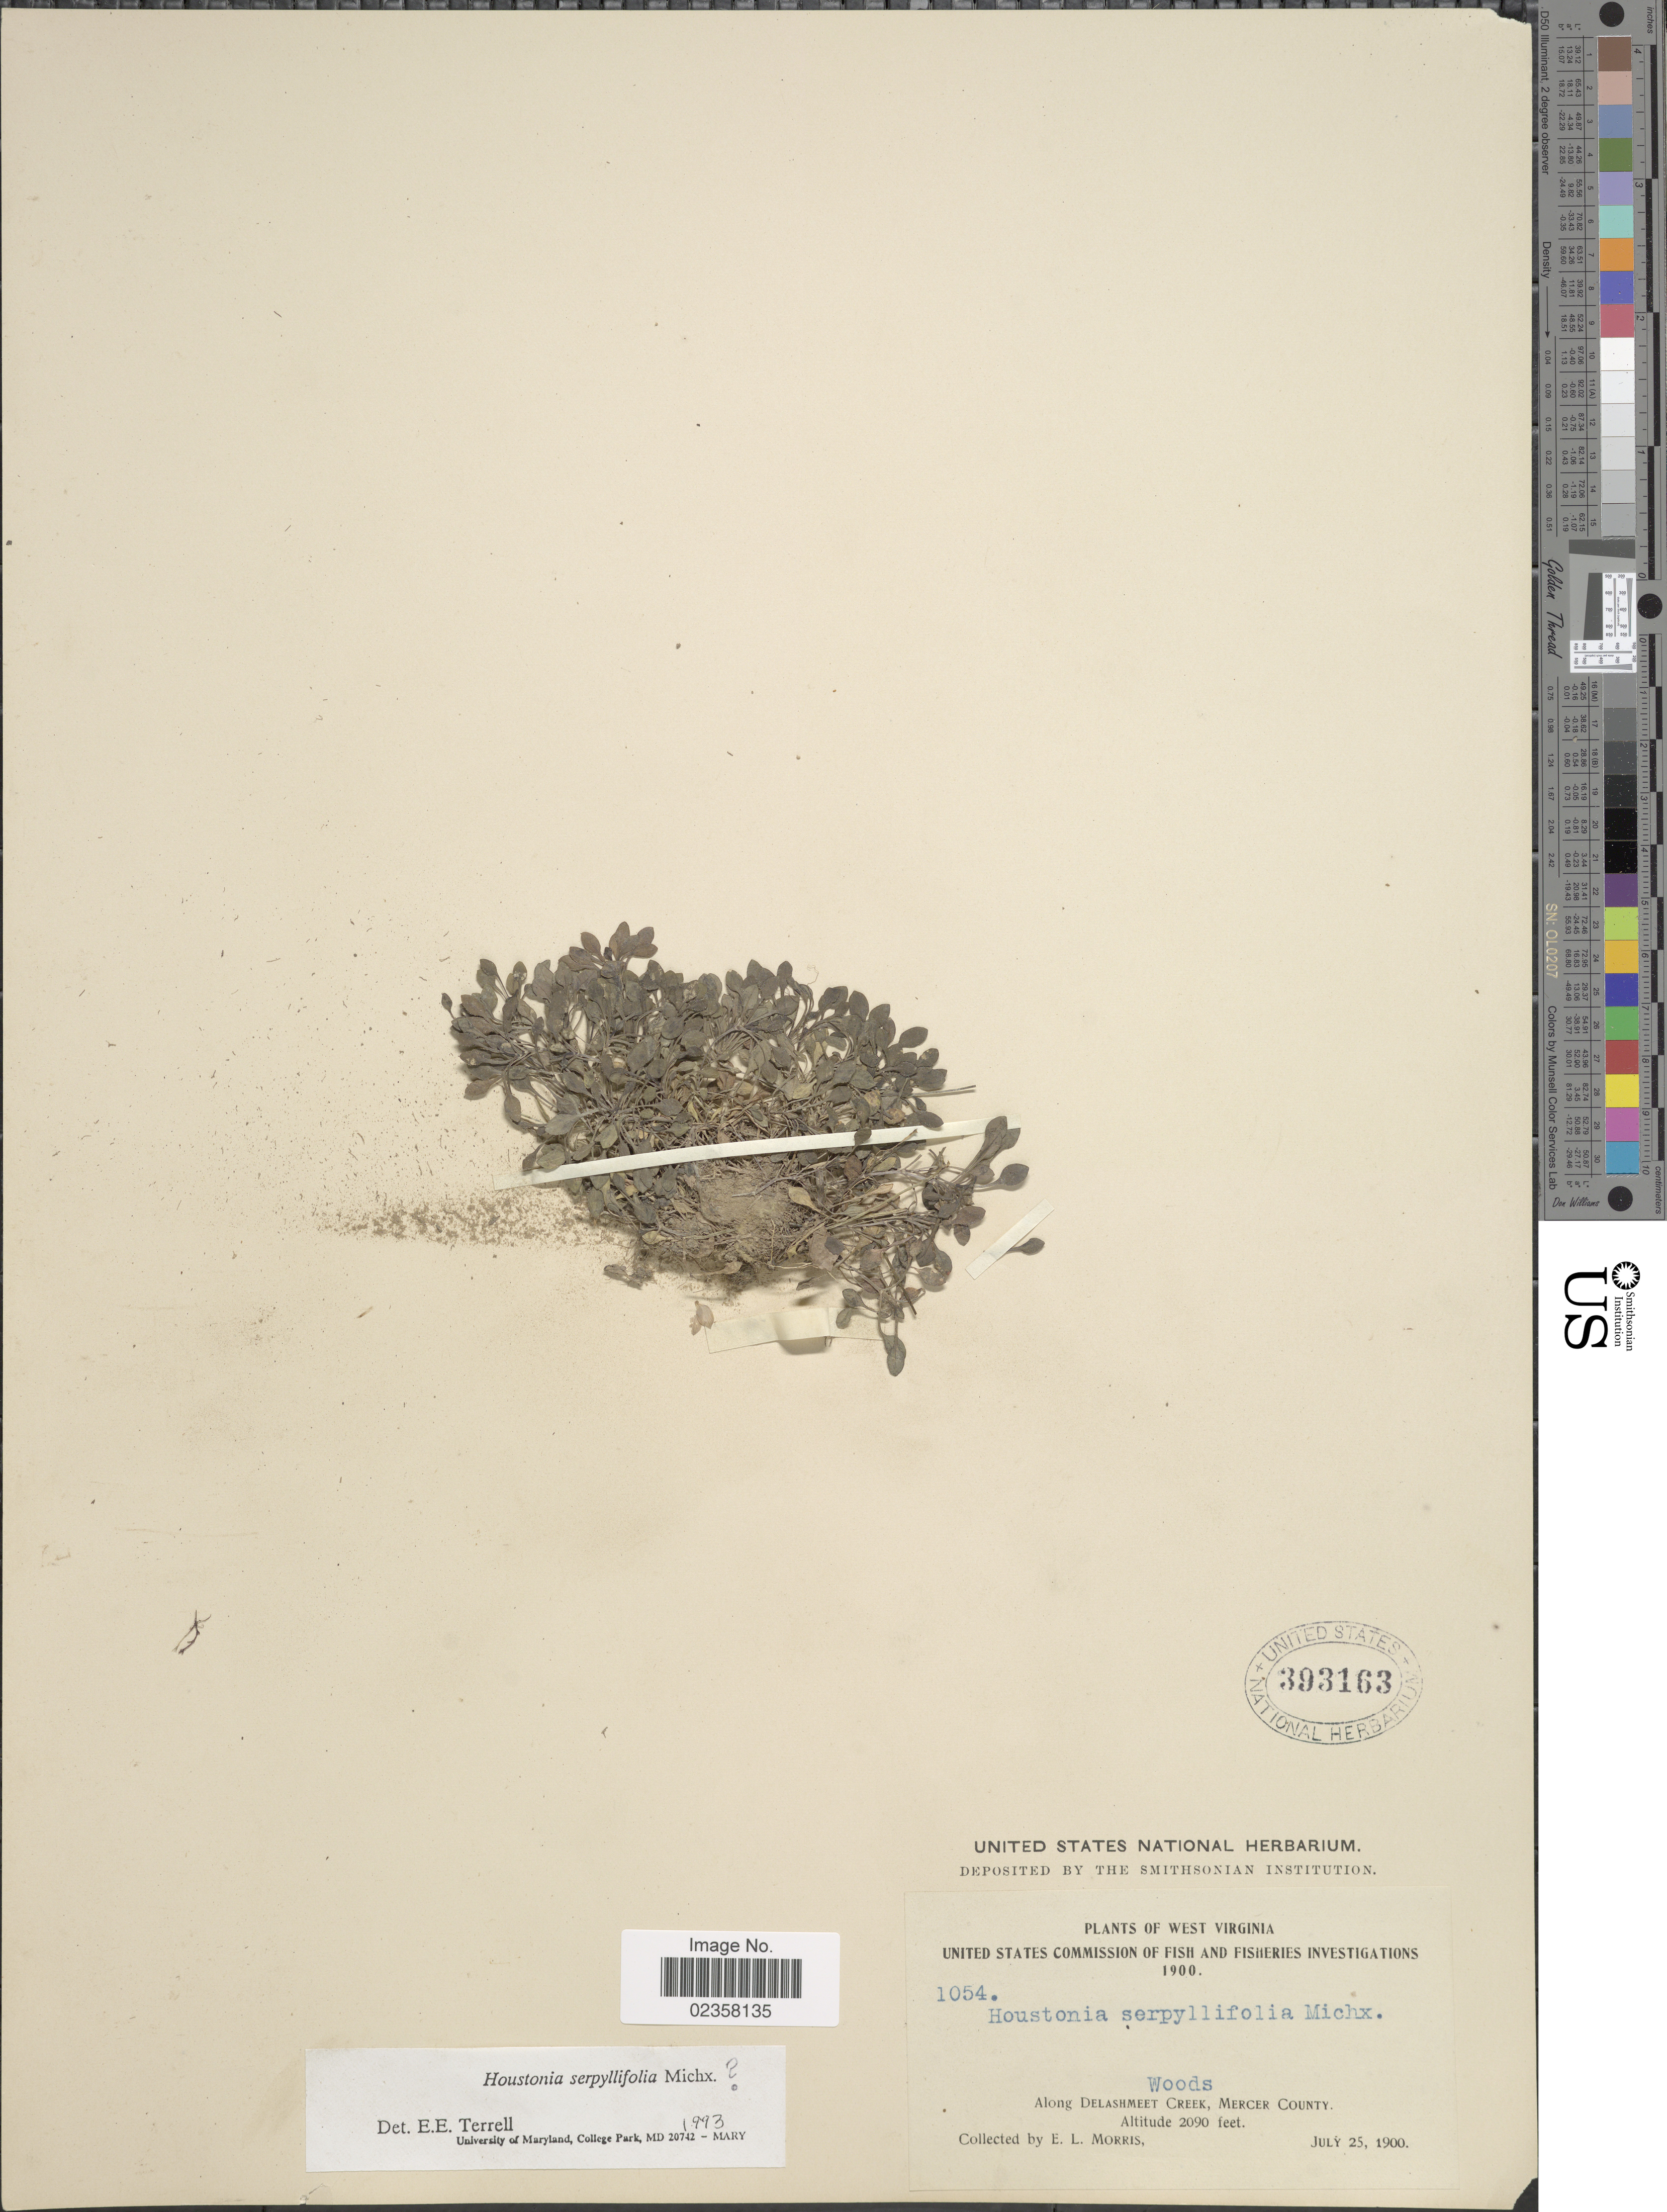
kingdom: Plantae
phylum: Tracheophyta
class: Magnoliopsida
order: Gentianales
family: Rubiaceae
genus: Houstonia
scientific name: Houstonia serpyllifolia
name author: Michx.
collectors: E. Morris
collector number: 1054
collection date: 1900-07-25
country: United States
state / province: West Virginia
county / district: Mercer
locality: Along Delashmeet Creek, Mercer County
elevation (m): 637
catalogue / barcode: US 393163